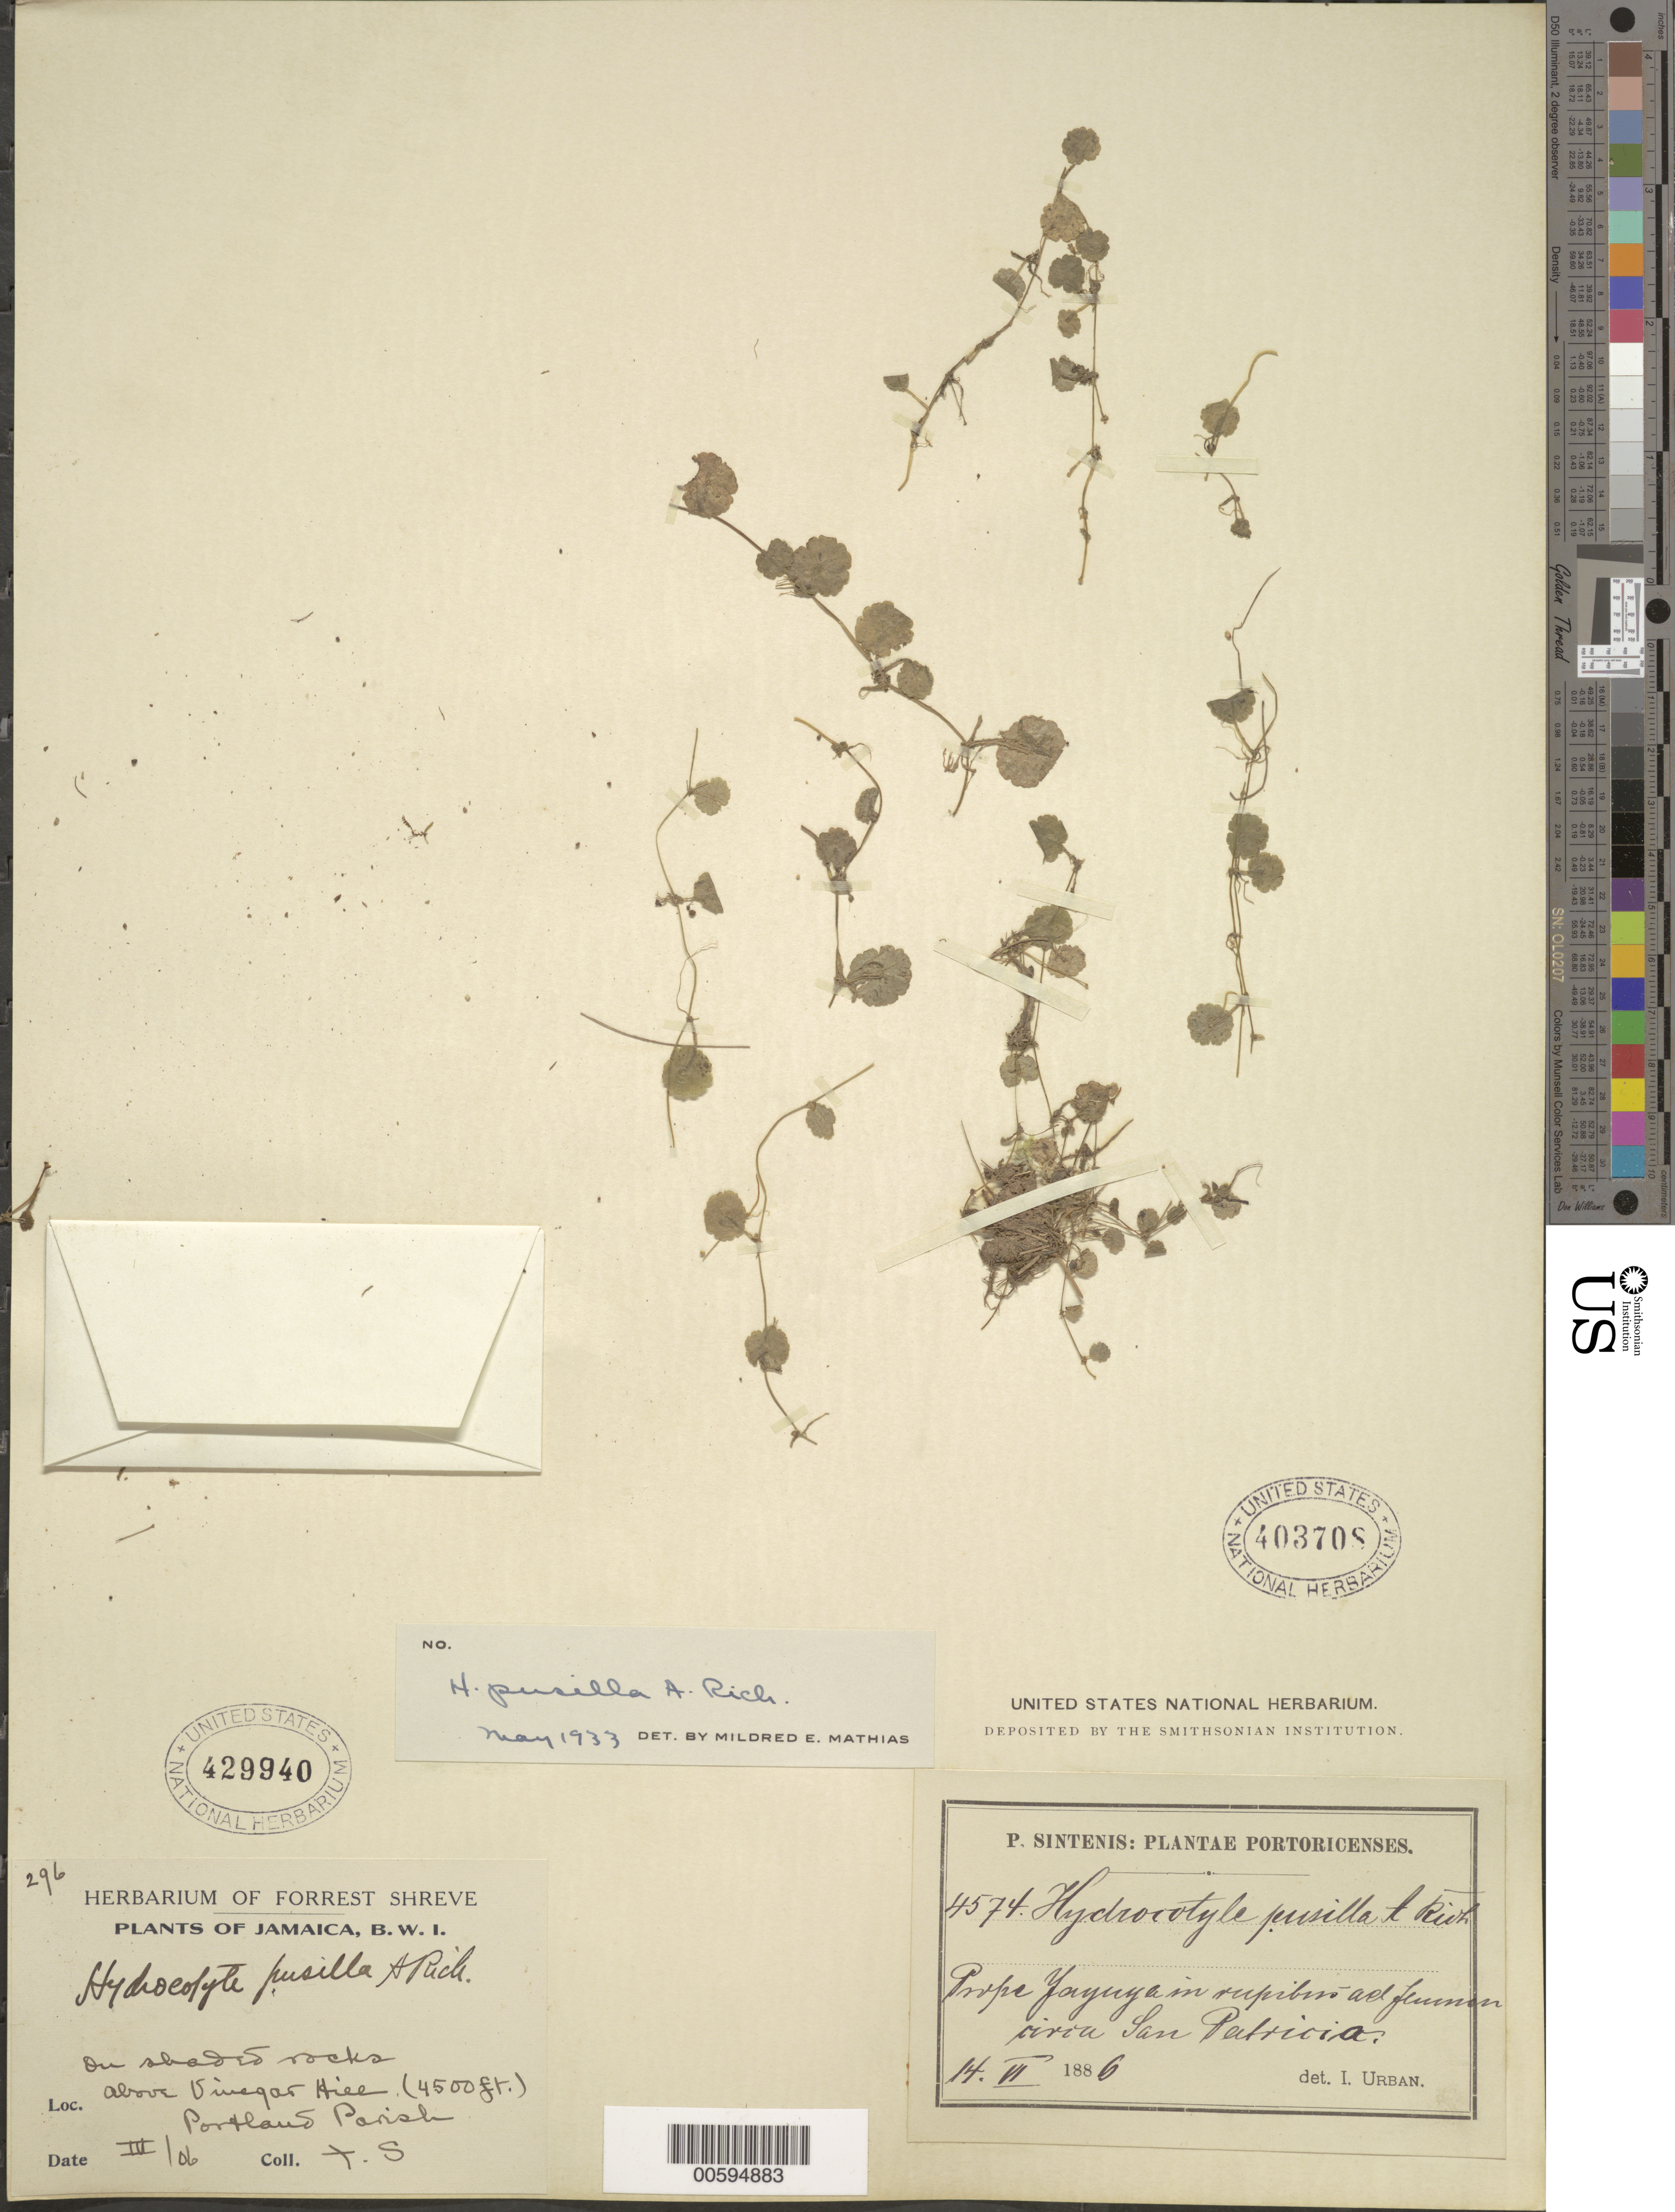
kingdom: Plantae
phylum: Tracheophyta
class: Magnoliopsida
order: Apiales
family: Araliaceae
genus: Hydrocotyle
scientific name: Hydrocotyle pusilla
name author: A. Rich.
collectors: P. Sintenis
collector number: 4574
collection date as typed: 14 Jun 1886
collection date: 1886-06-14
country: Puerto Rico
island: Greater Antilles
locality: Prope Yayuya, in rupibus ad flumen circa San Patricia.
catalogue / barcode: US 403708